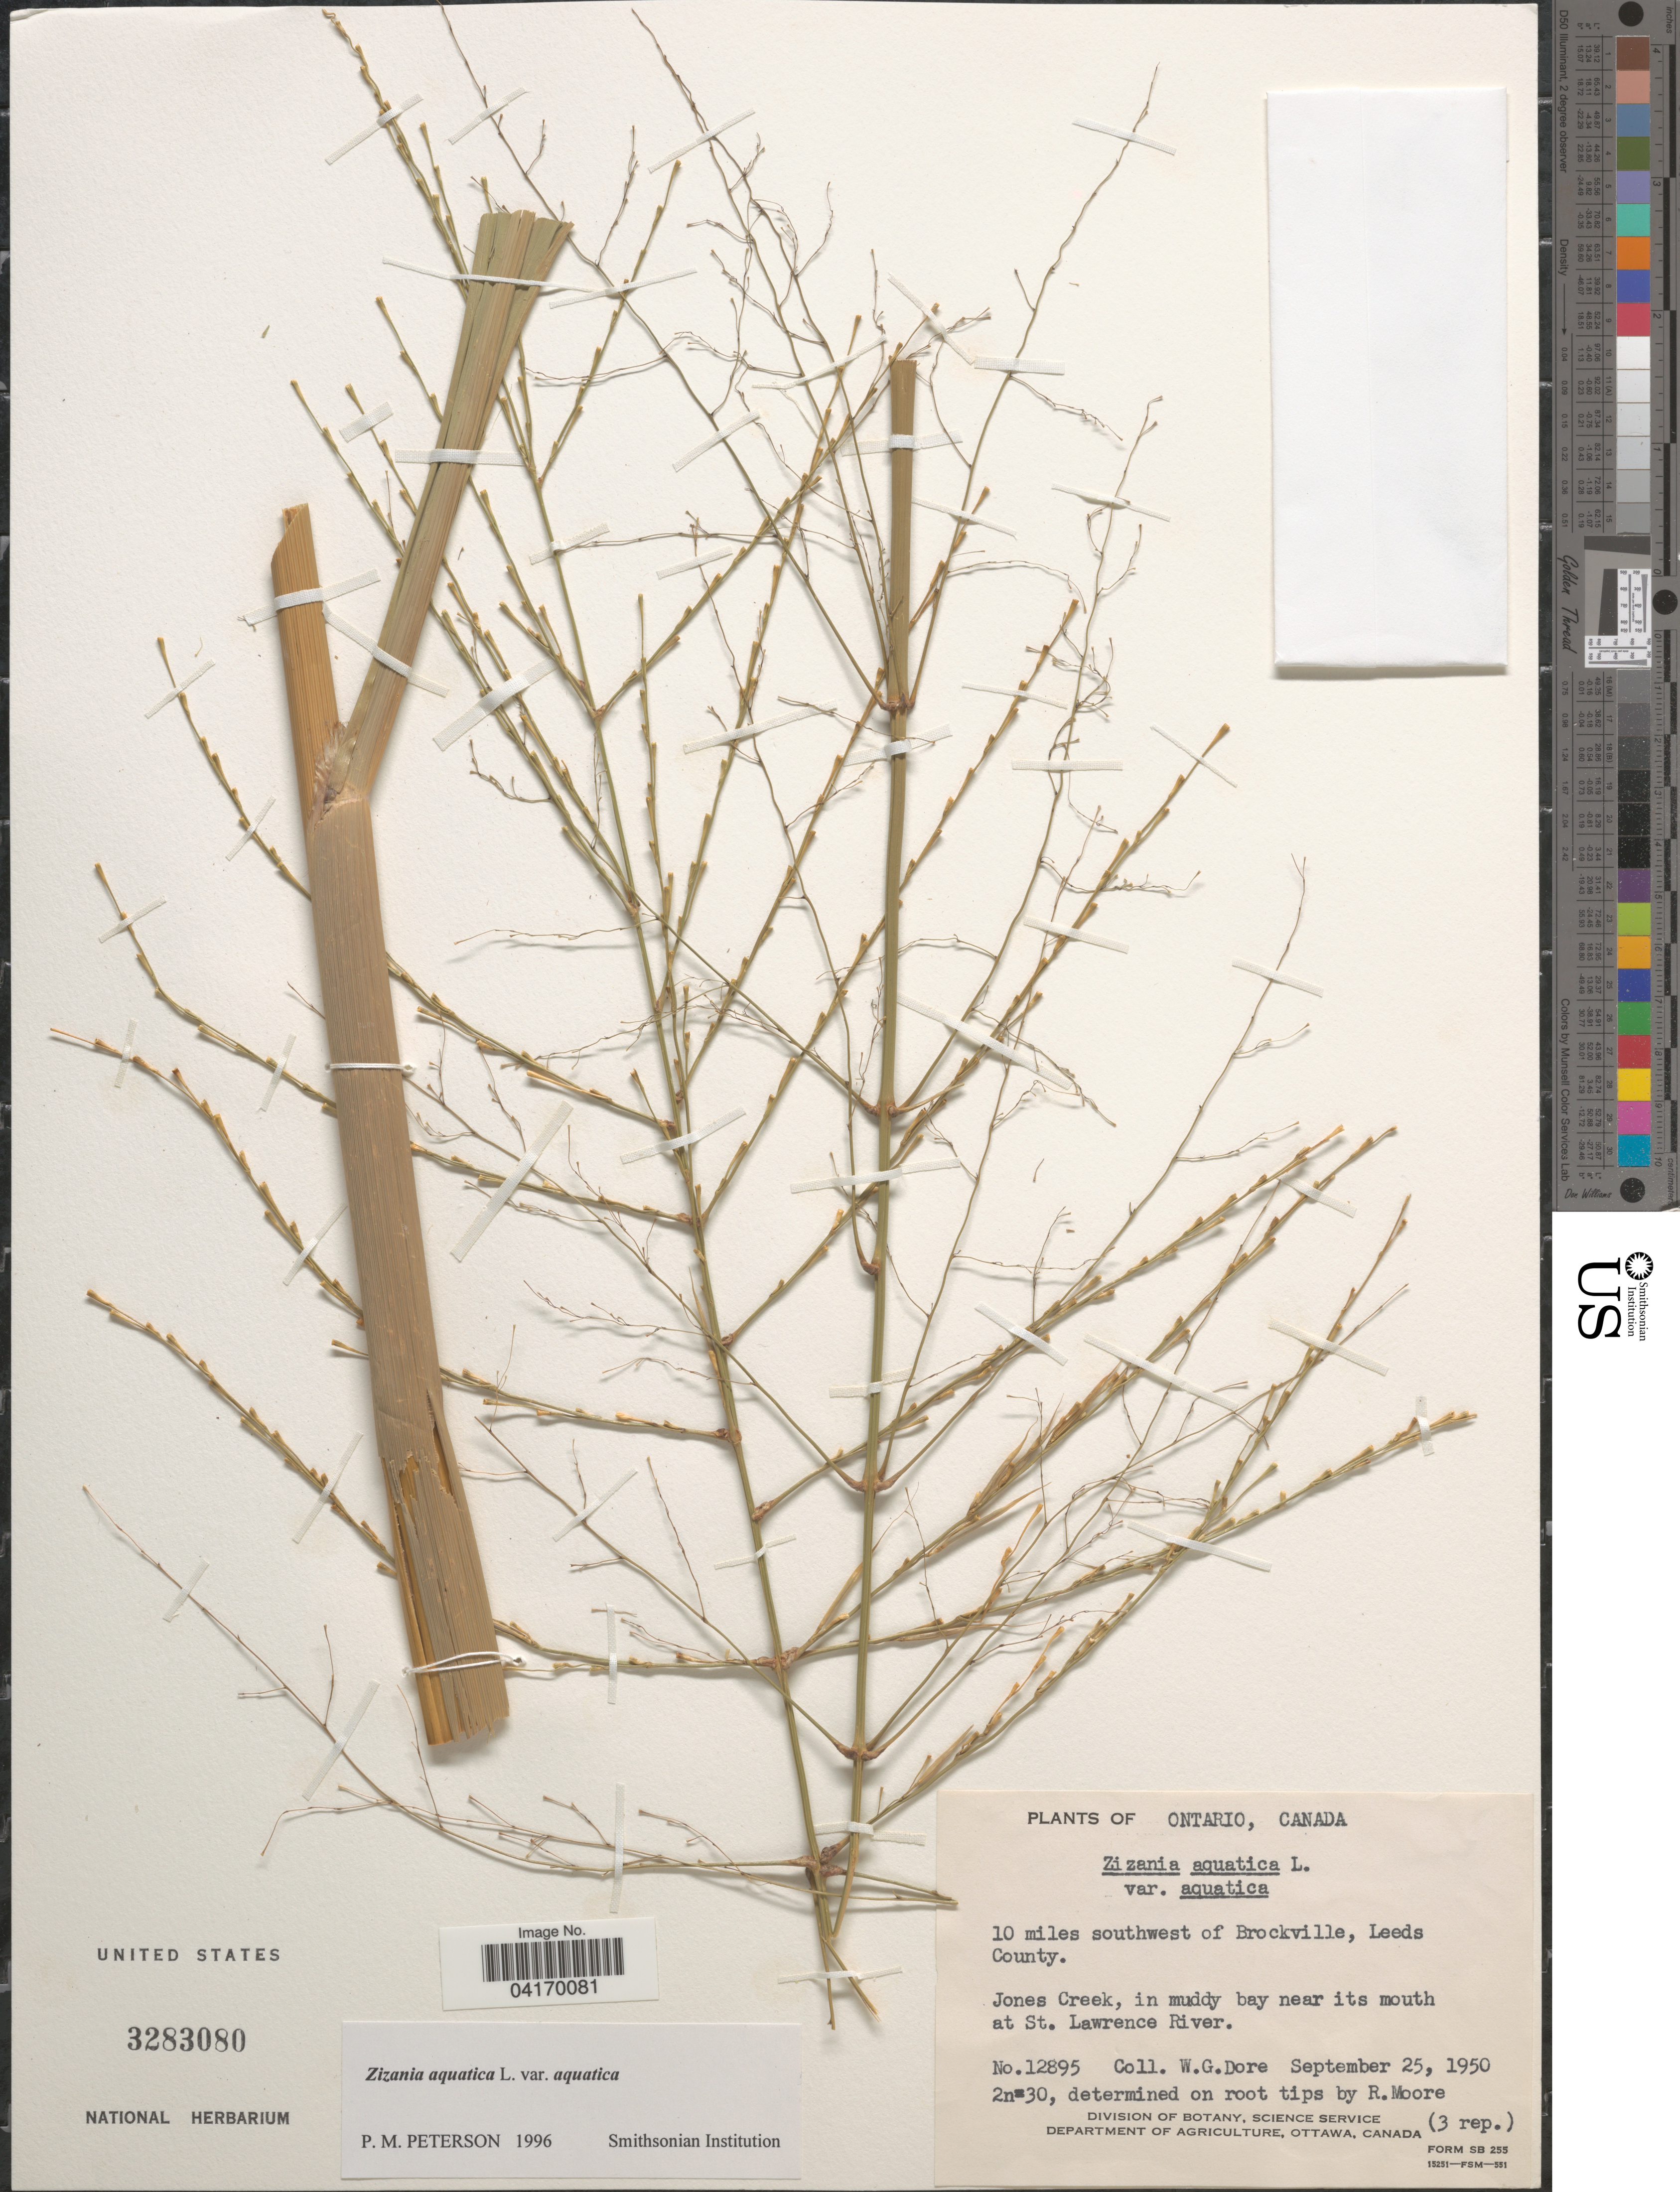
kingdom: Plantae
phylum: Tracheophyta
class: Liliopsida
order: Poales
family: Poaceae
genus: Zizania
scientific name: Zizania aquatica var. aquatica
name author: L.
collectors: W. Dore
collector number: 12895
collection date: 1950-09-25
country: Canada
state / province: Ontario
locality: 10 miles southwest of Brockville, Leeds County. Jones Creek, in muddy bay near its mouth at St. Lawrence River.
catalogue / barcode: US 3283080